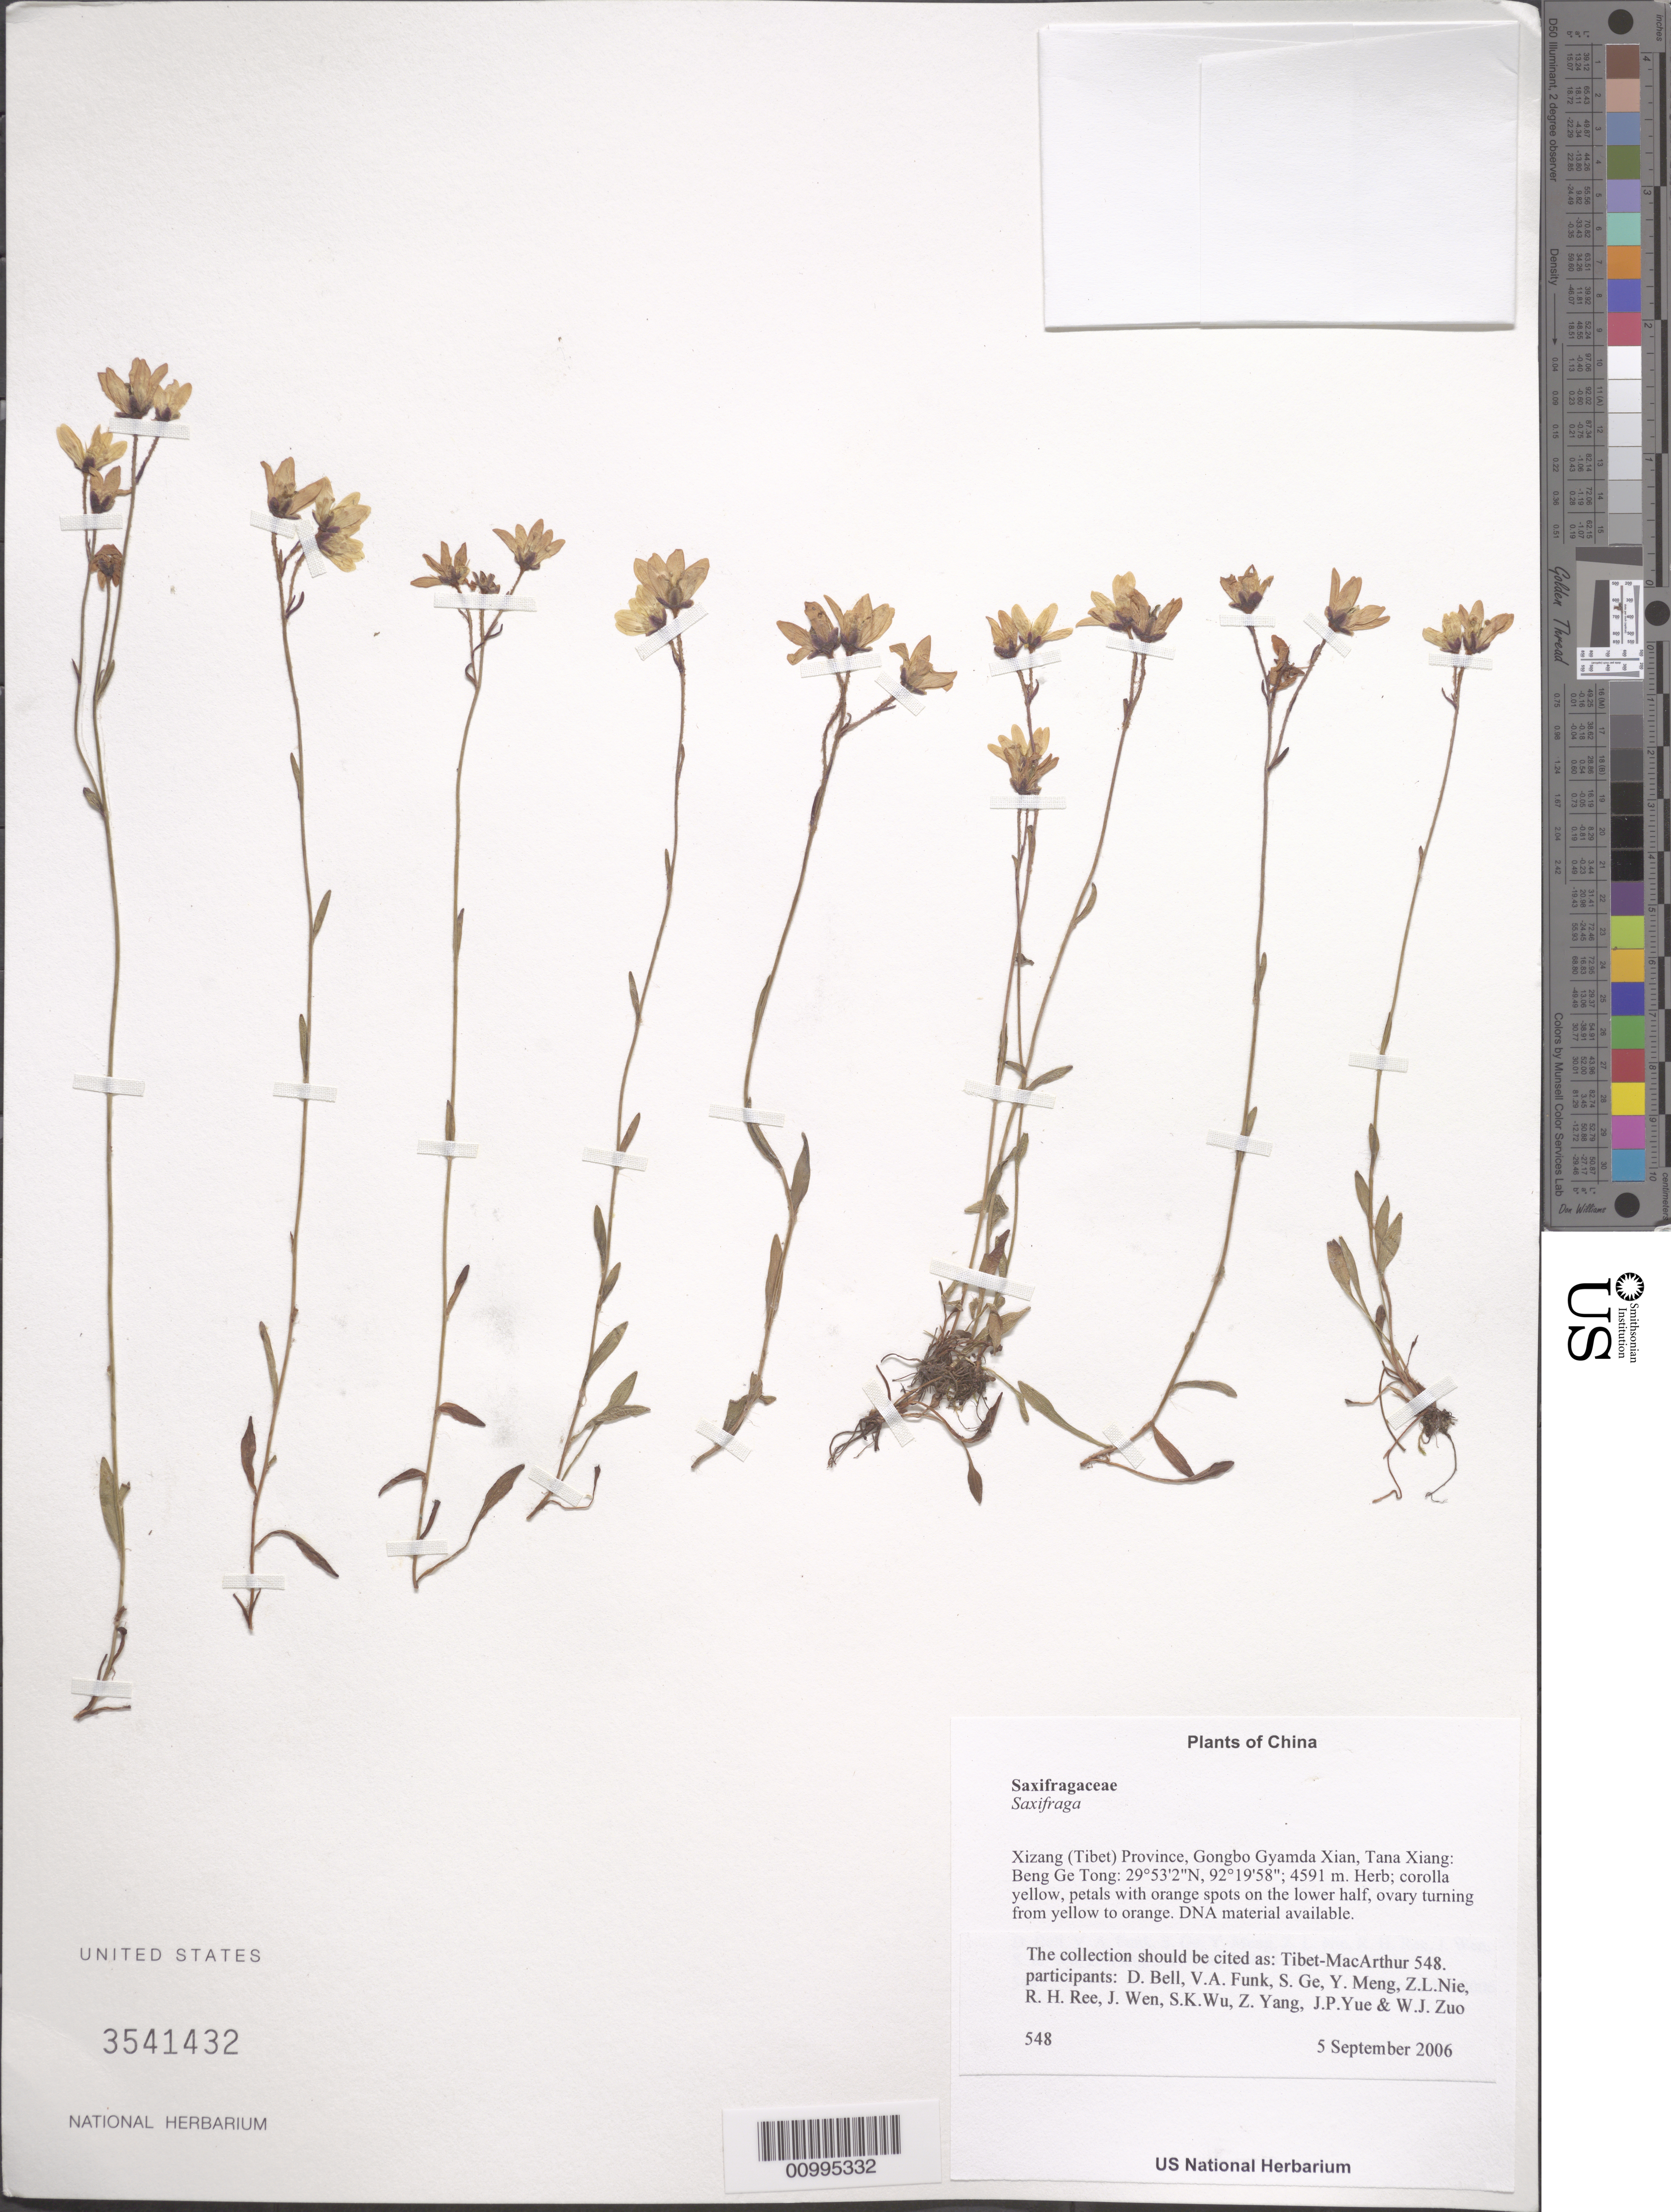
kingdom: Plantae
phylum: Tracheophyta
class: Magnoliopsida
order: Saxifragales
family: Saxifragaceae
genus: Saxifraga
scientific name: Saxifraga sp.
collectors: Tibet-MacArthur, D. A. Bell, V. Funk, S. Ge, Y. Meng, Z. Nie, R. Ree, J. Wen, S. K. Wu, Z. Yang, J. Yue & W. Zuo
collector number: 548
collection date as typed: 05 Sep 2006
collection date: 2006-09-05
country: China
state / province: Xizang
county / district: Gongbo Gyamda Xian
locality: Tana Xiang: Beng Ge Tong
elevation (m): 4591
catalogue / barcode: US 3541432